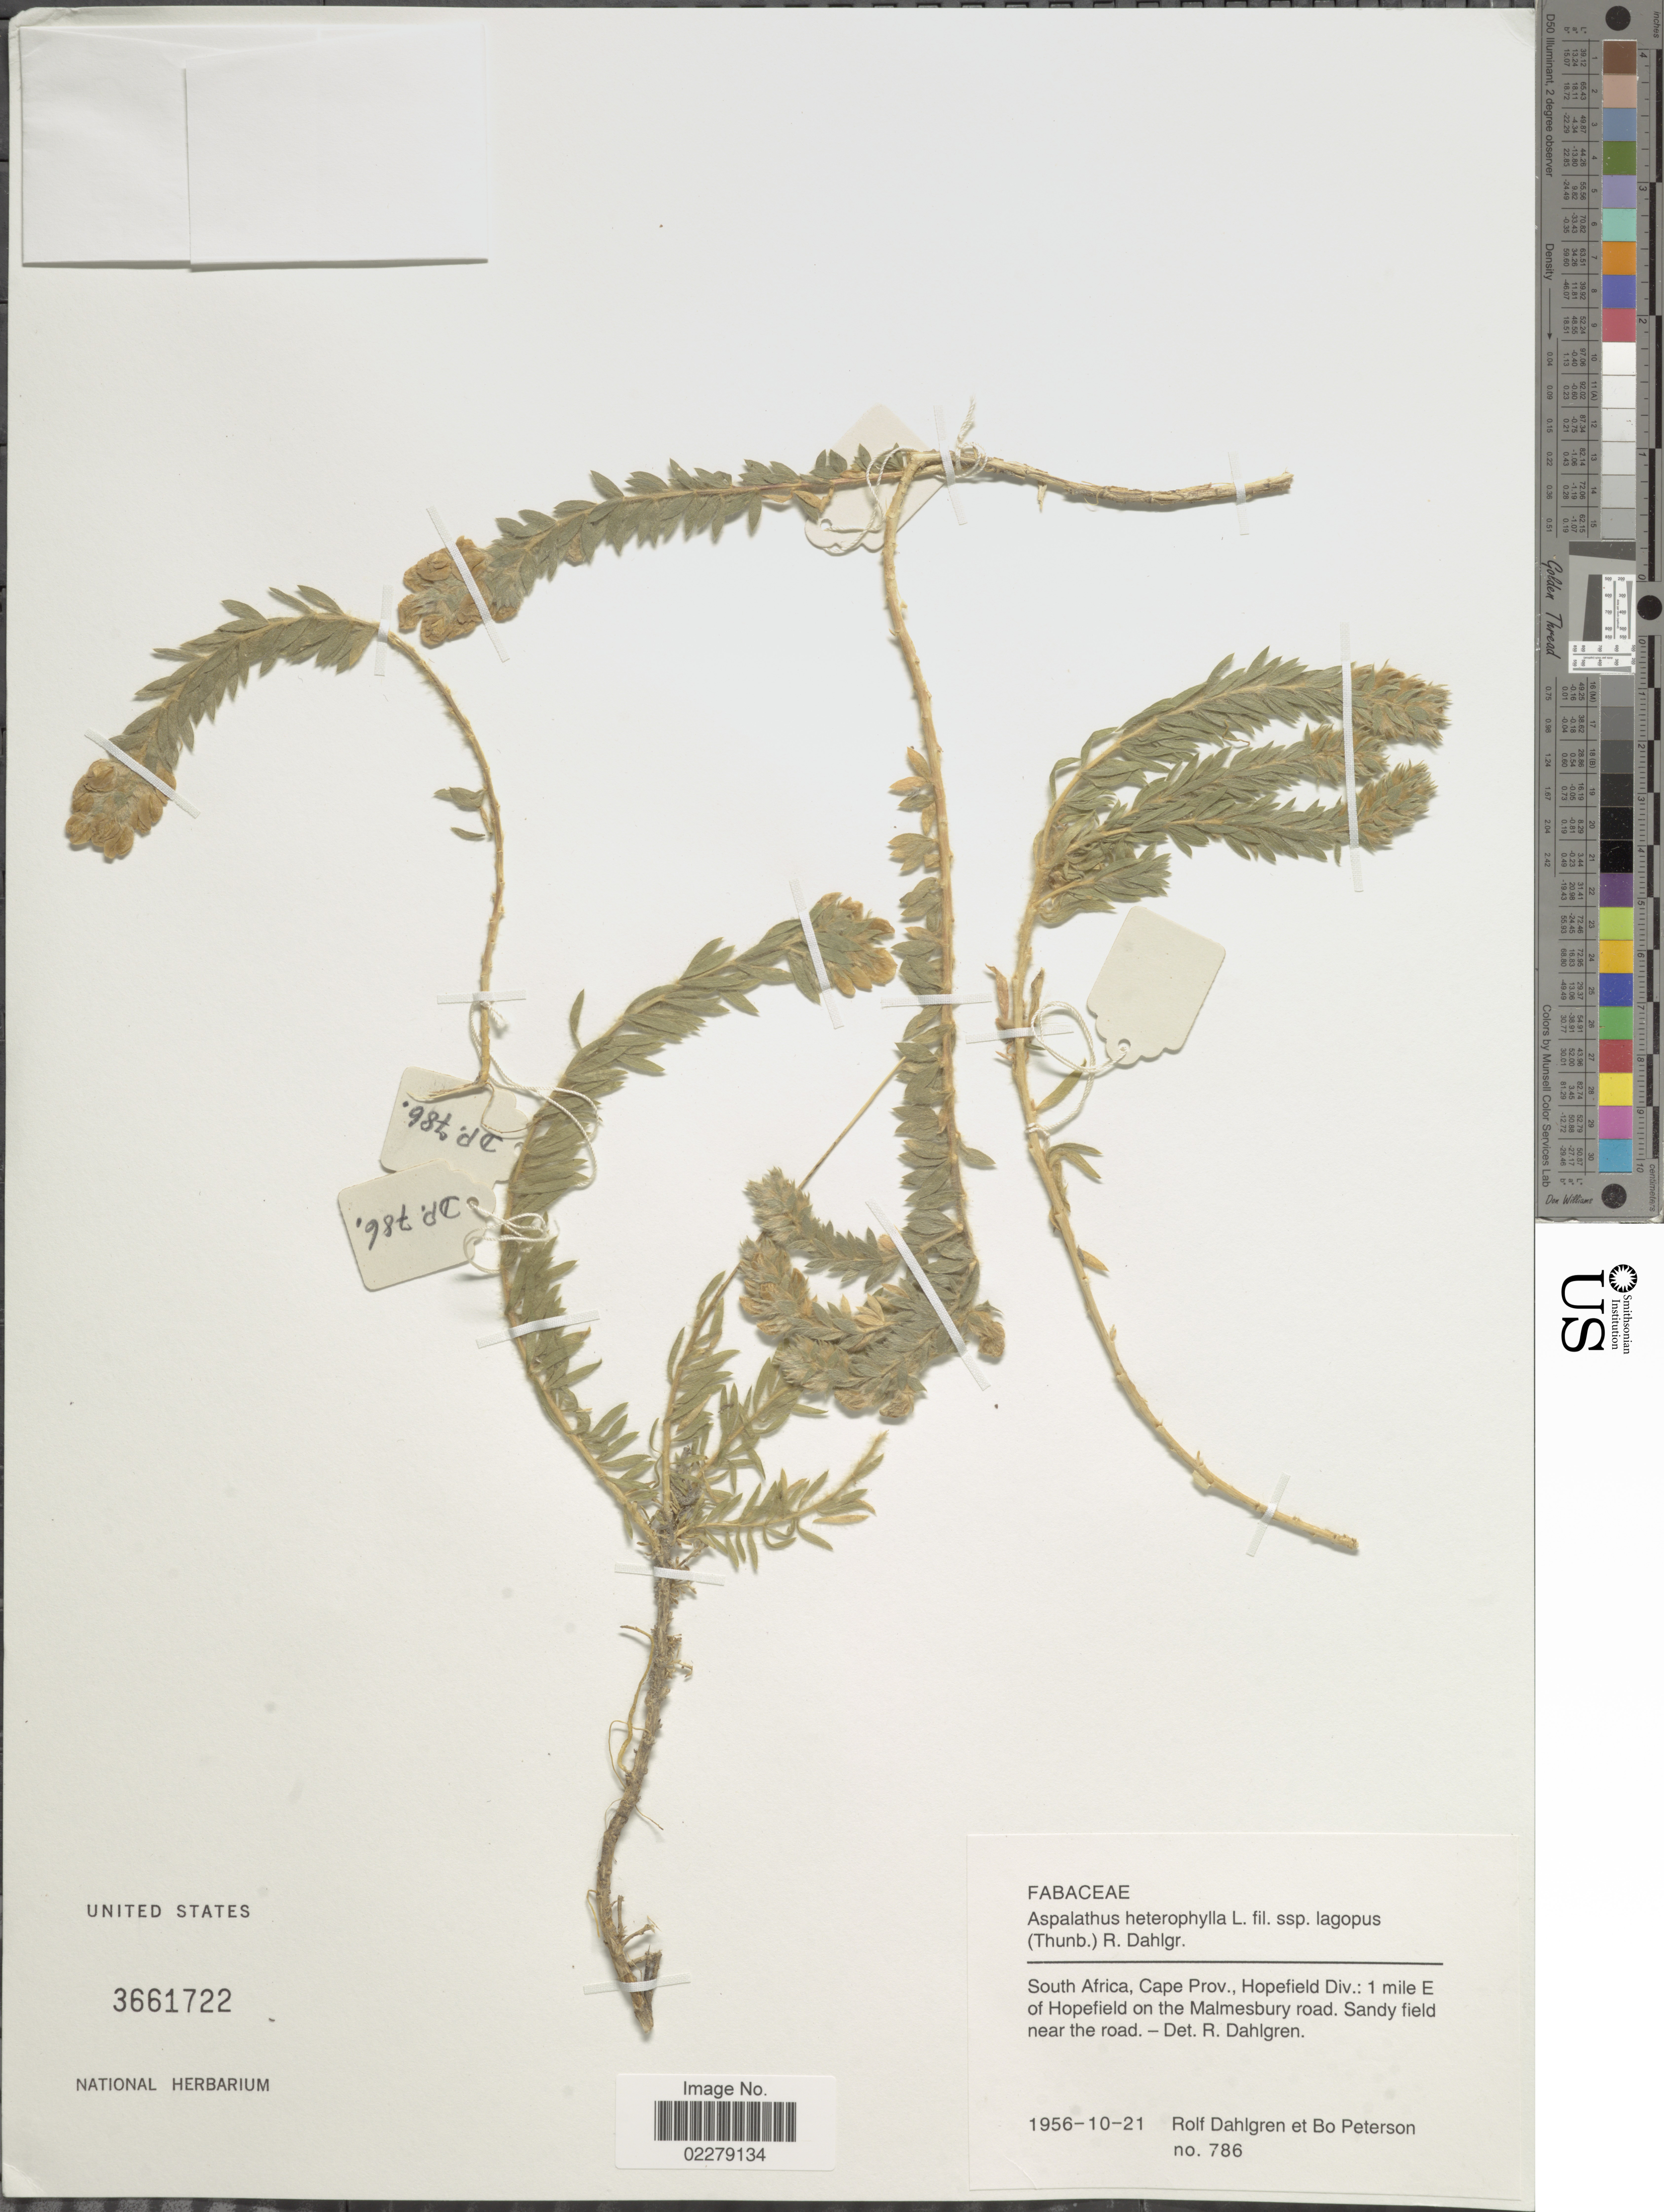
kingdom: Plantae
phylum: Tracheophyta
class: Magnoliopsida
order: Fabales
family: Fabaceae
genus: Aspalathus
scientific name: Aspalathus heterophylla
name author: L. f.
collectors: R. Dahlgren & B. H. Peterson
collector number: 786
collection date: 1956-10-21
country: South Africa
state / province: Western Cape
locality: Hopefield Div. : 1 mile E of Hopefield on the Malmesbury road.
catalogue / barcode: US 3661722